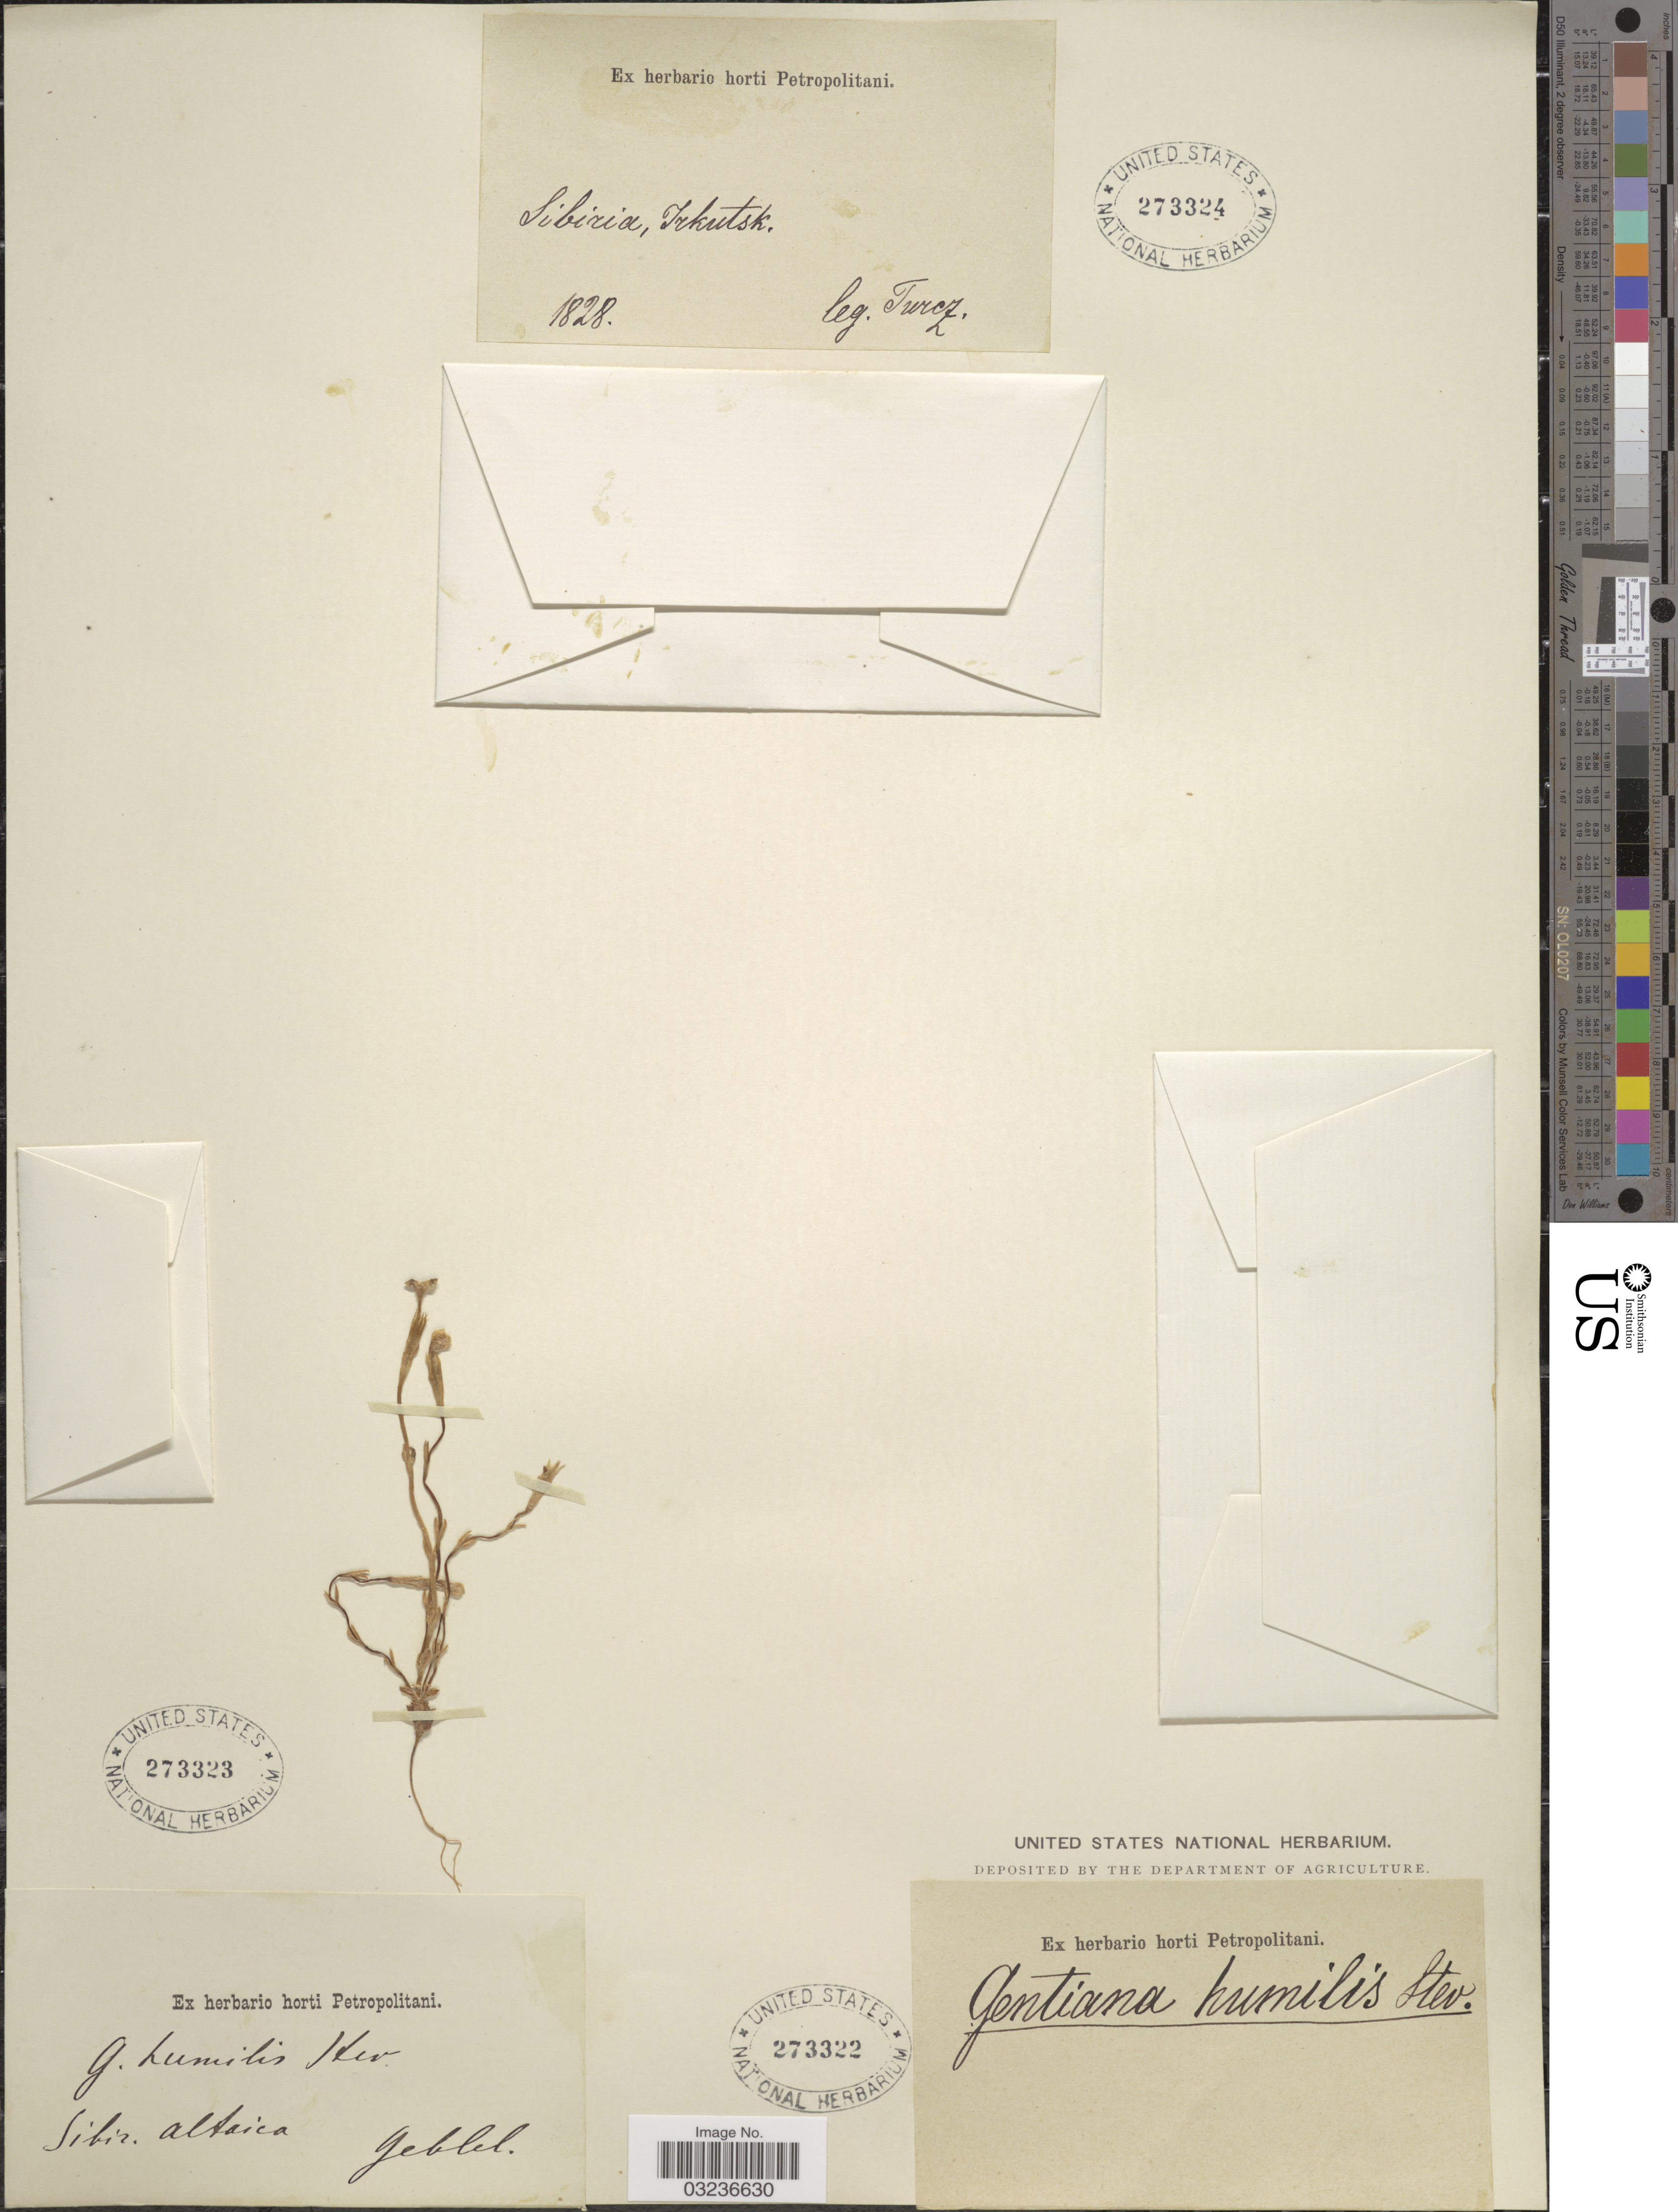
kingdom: Plantae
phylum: Tracheophyta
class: Magnoliopsida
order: Gentianales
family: Gentianaceae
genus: Gentiana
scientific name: Gentiana humilis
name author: Steven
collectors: Turcz.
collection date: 1828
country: Russian Federation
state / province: Irkutsk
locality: Sibiria, Irkutsk.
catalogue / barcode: US 273324-3